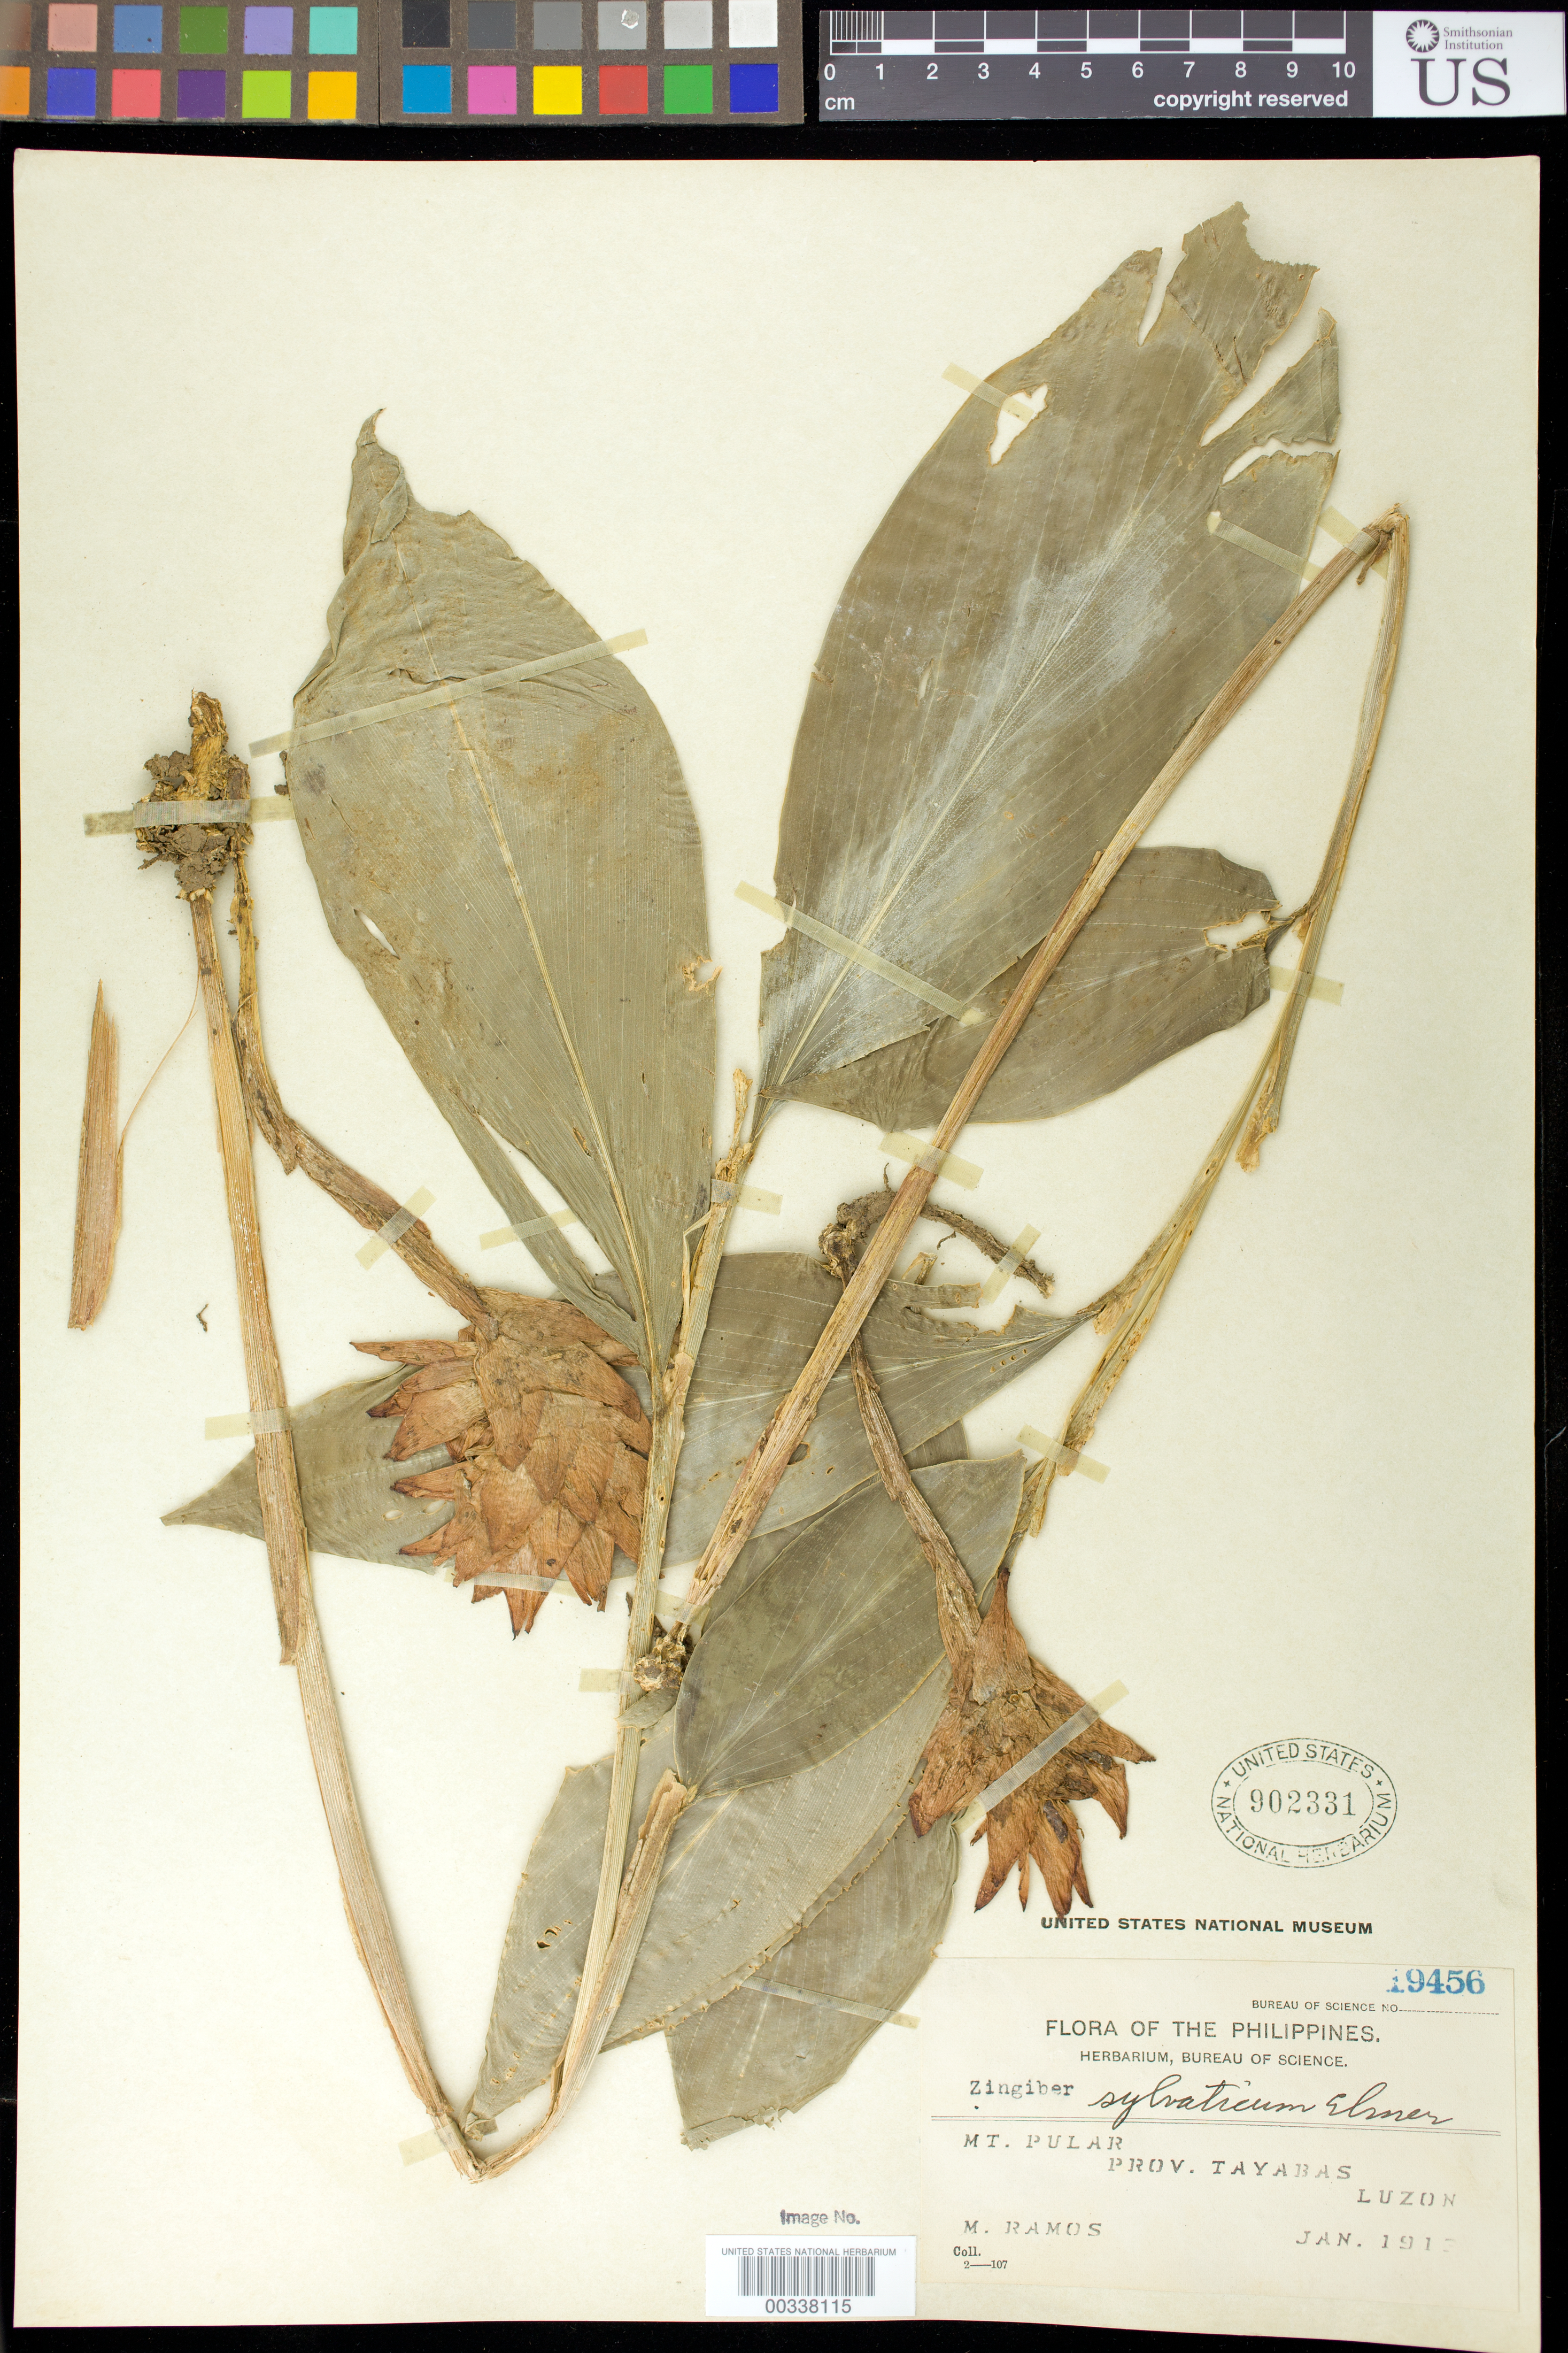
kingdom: Plantae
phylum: Tracheophyta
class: Liliopsida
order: Zingiberales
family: Zingiberaceae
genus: Zingiber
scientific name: Zingiber sylvaticum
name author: Elmer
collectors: M. Ramos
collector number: Bur. Sci. 19456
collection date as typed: Jan 1913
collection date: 1913-01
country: Philippines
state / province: Calabarzon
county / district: Quezon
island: Luzon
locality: Mt pular, tayabas prov. [= quezon province]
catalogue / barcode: US 902331